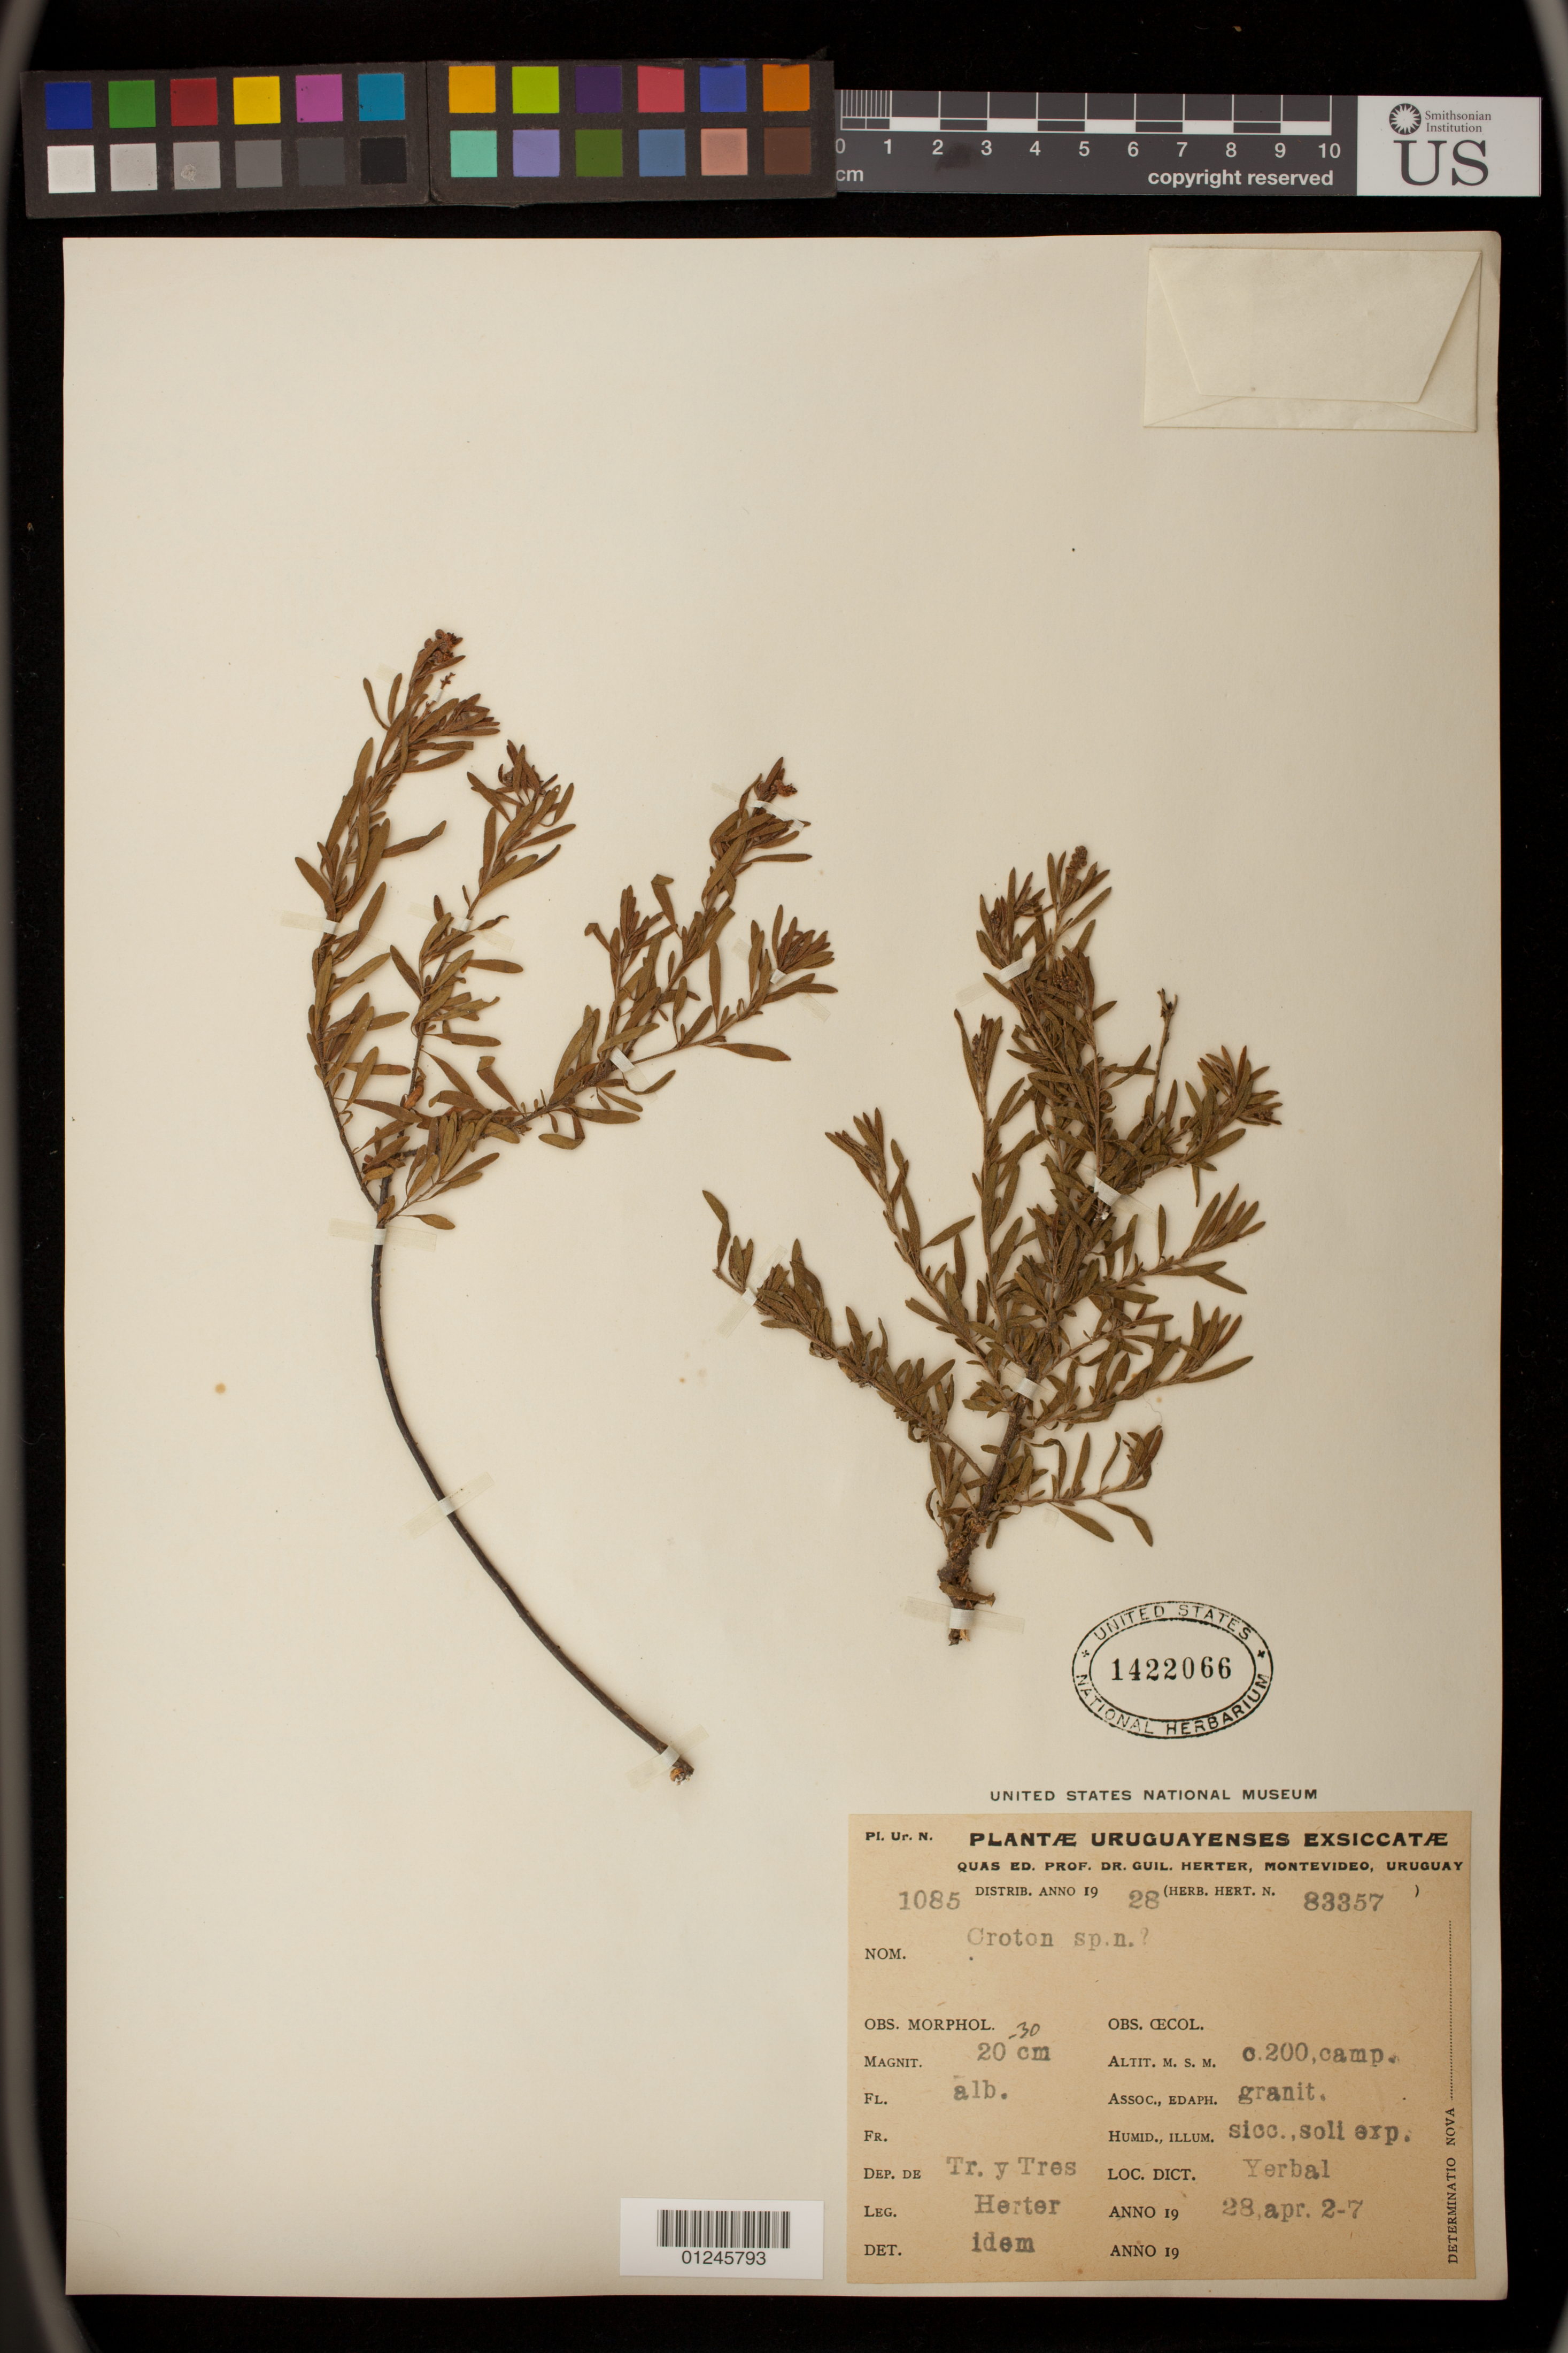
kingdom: Plantae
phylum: Tracheophyta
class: Magnoliopsida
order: Malpighiales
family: Euphorbiaceae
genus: Croton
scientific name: Croton parvifolius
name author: Müll. Arg.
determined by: Berry, Paul E.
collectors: W. G. Herter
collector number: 1085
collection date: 1928-04-02/1928-04-07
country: Uruguay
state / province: Treinta y Tres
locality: Yerbal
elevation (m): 200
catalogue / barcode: US 1422066